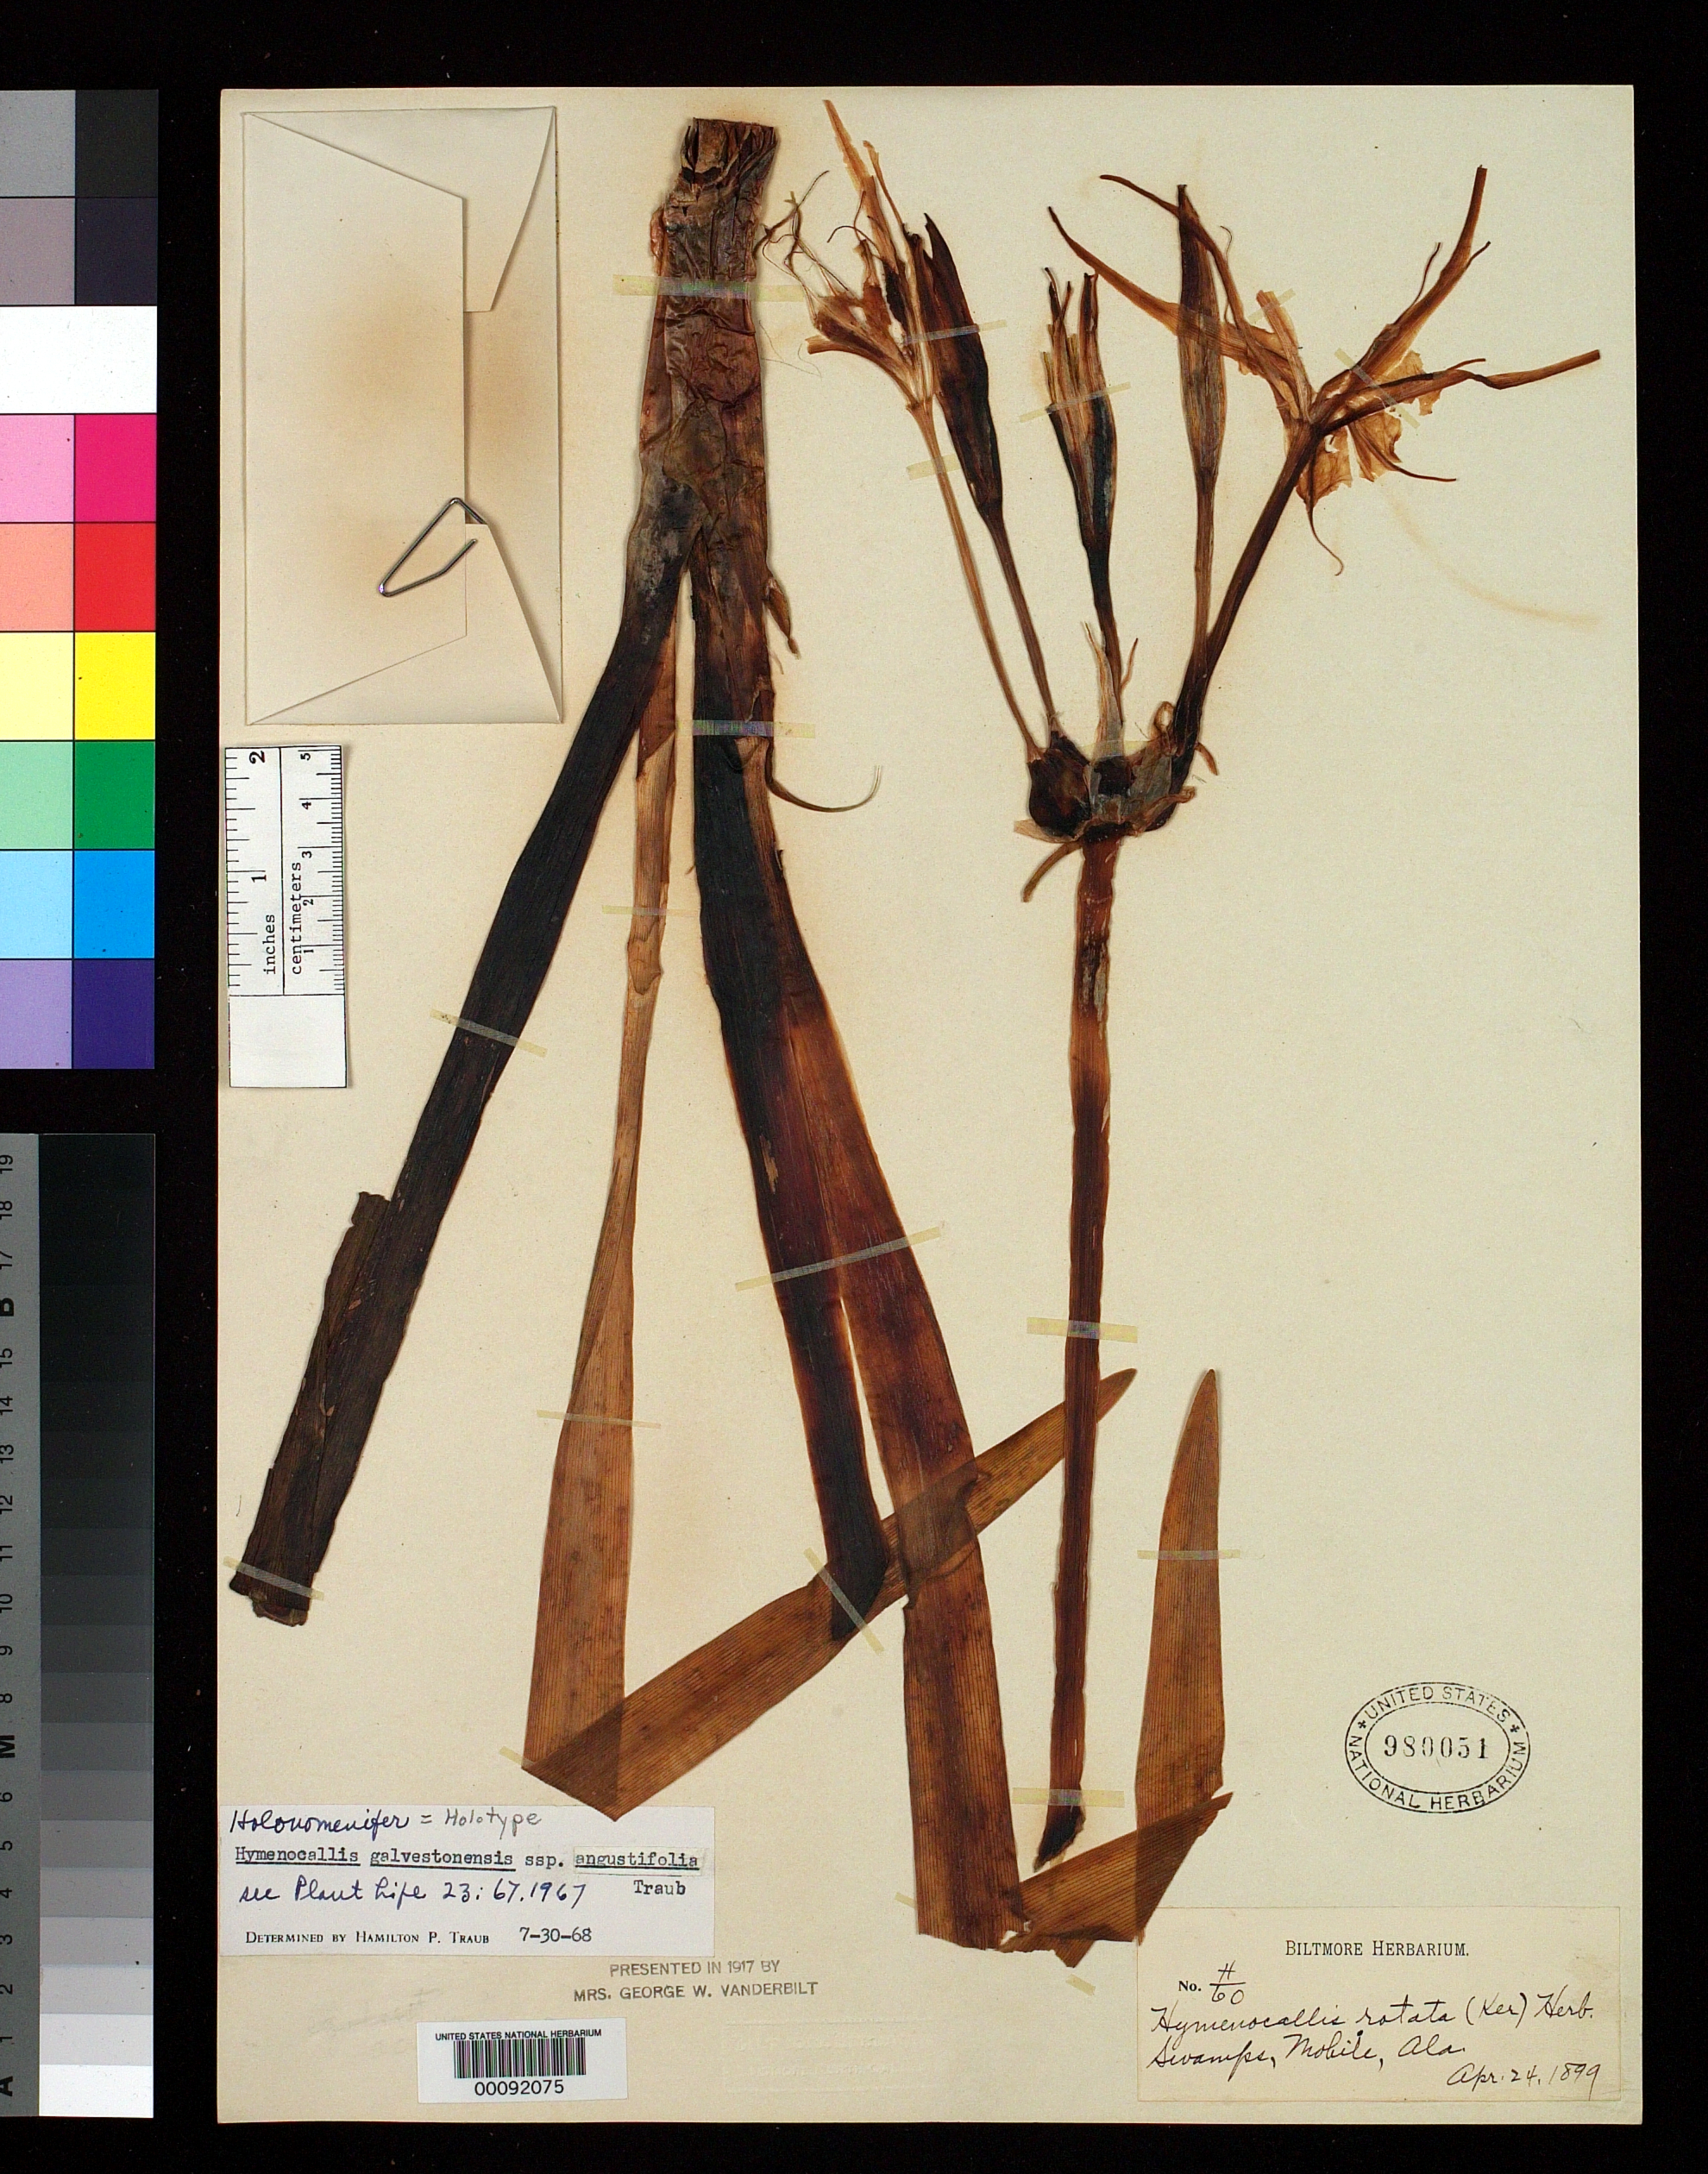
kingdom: Plantae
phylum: Tracheophyta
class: Liliopsida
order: Asparagales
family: Amaryllidaceae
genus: Hymenocallis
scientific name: Hymenocallis galvestonensis subsp. angustifolia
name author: Traub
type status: Holotype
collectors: ex herb. Biltmore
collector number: H 60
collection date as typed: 24 Apr 1899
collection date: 1899-04-24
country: United States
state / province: Alabama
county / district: Mobile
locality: Mobile.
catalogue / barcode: US 980051